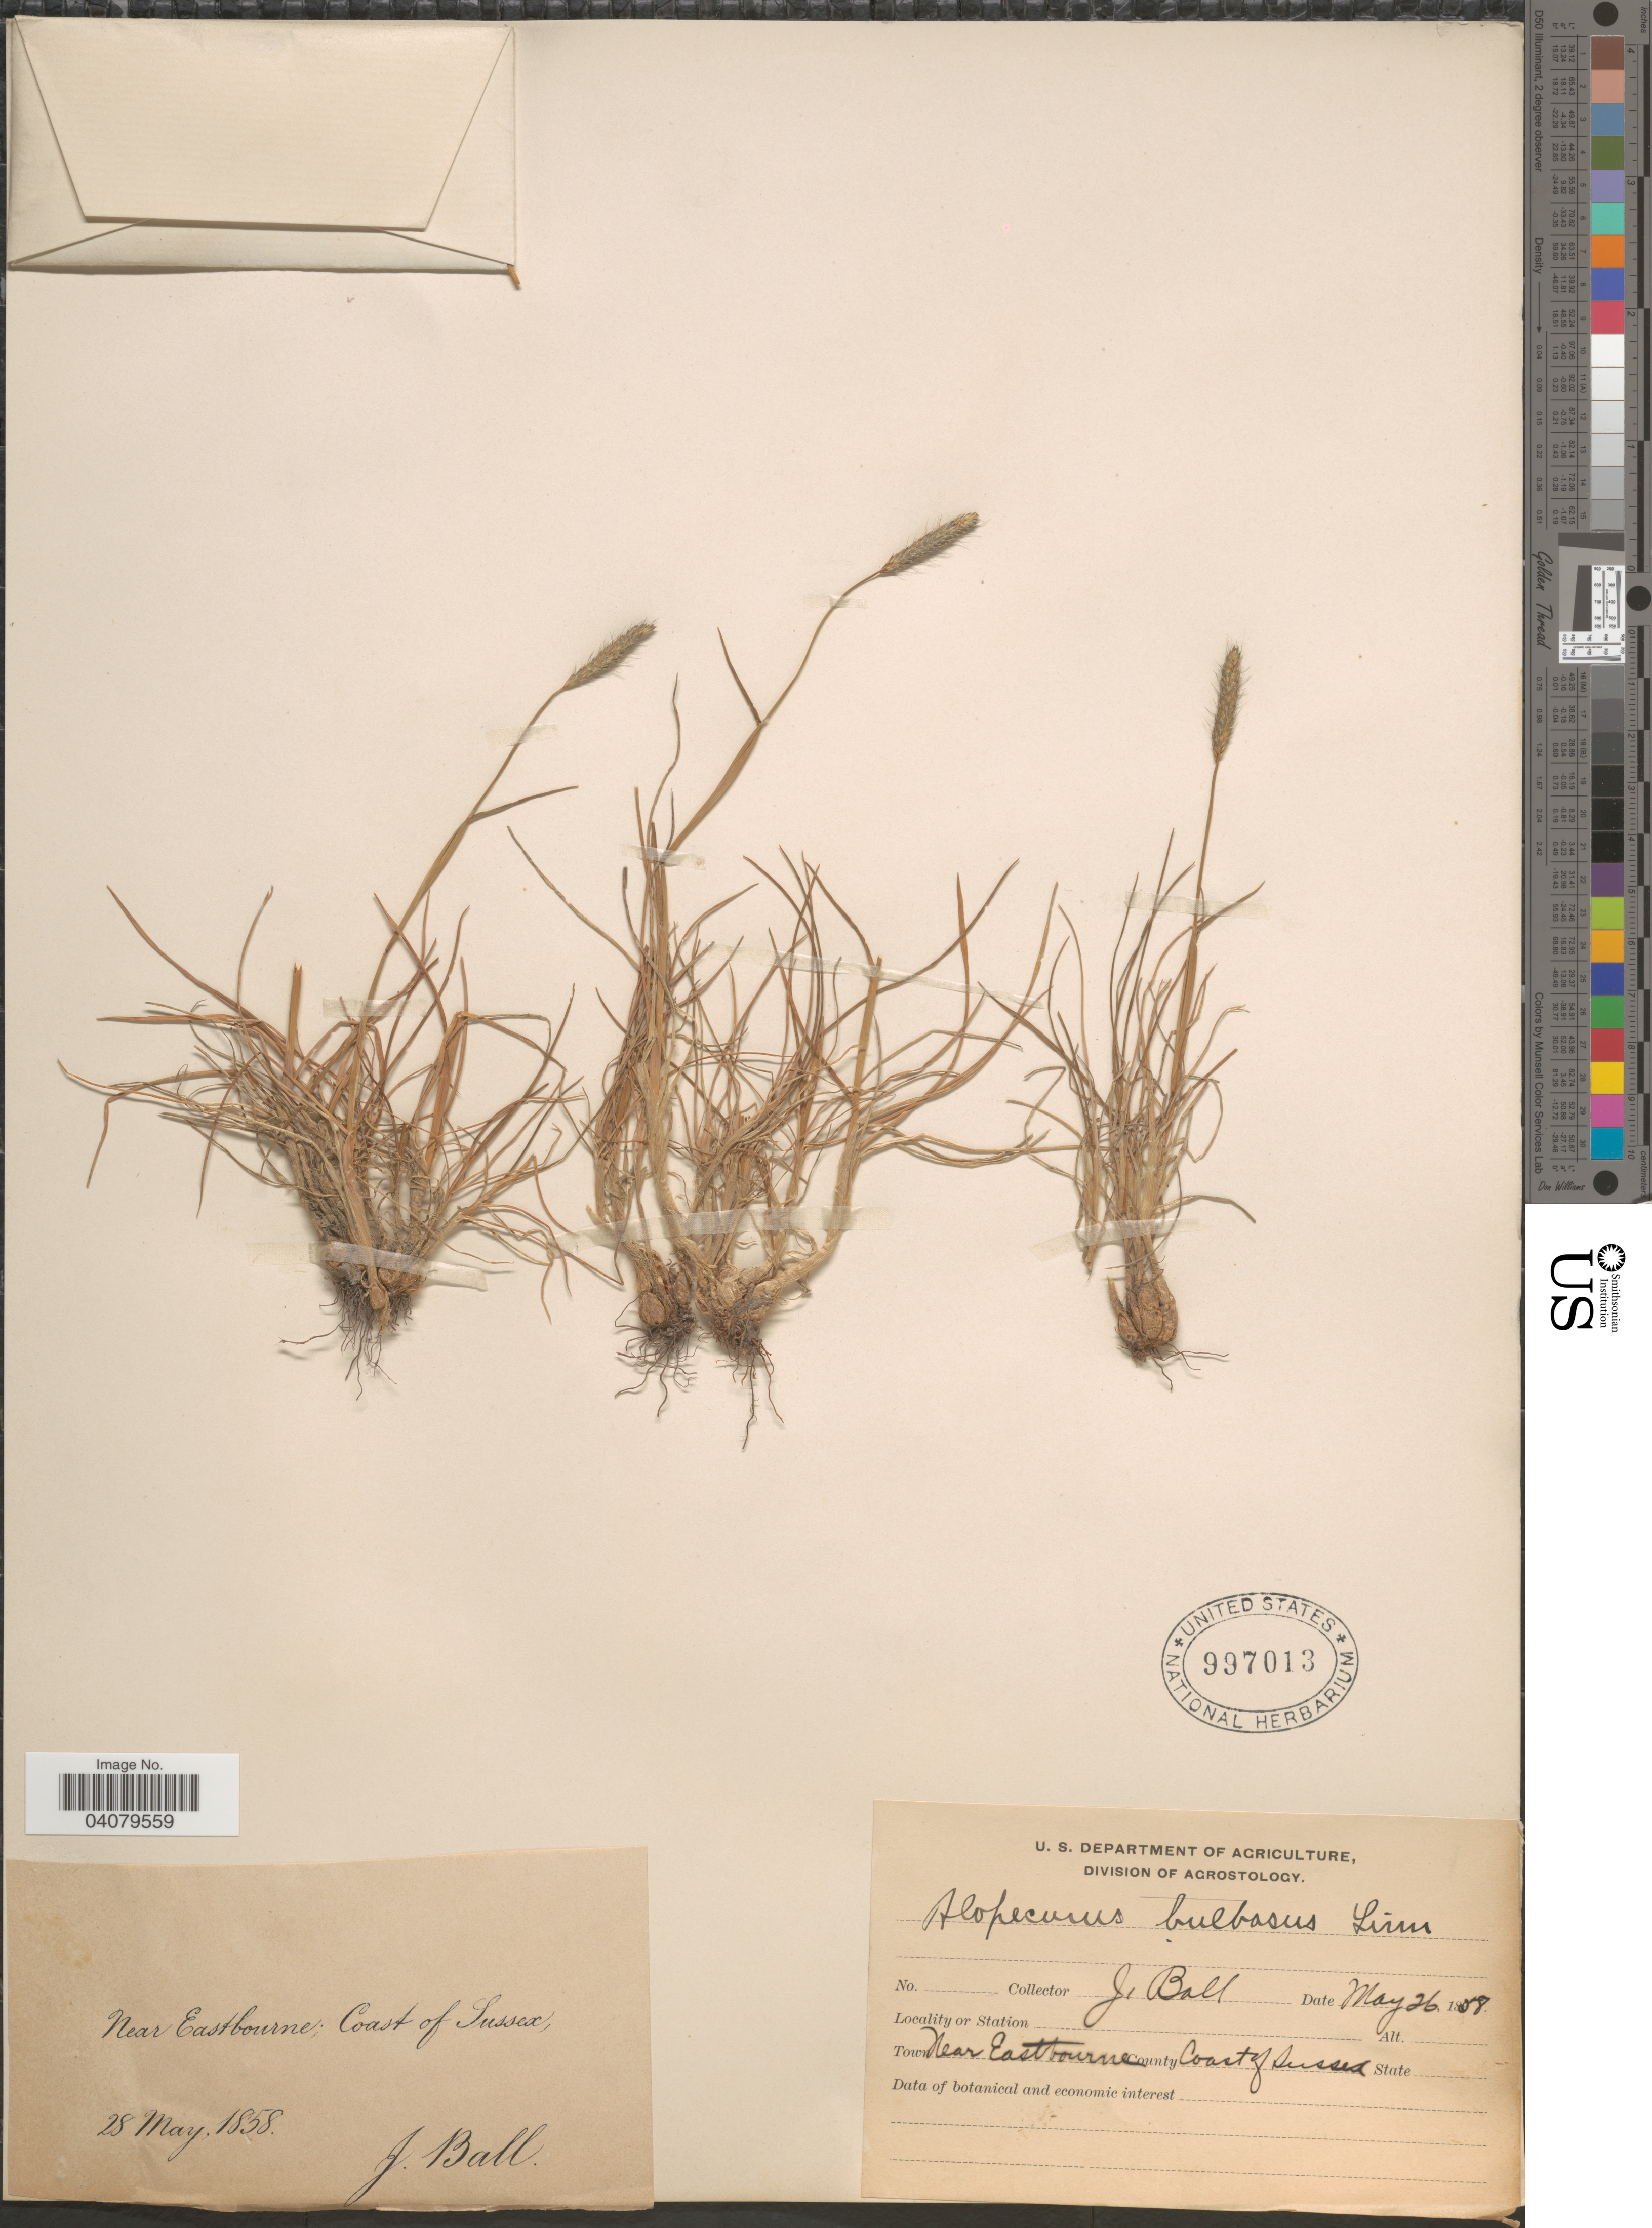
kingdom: Plantae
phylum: Tracheophyta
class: Liliopsida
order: Poales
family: Poaceae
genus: Alopecurus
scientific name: Alopecurus bulbosus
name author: Gouan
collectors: J. Ball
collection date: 1858-05-26/1858-05-28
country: United Kingdom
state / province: England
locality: Near Eastbourne, Coast of Sussex.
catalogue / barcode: US 997013